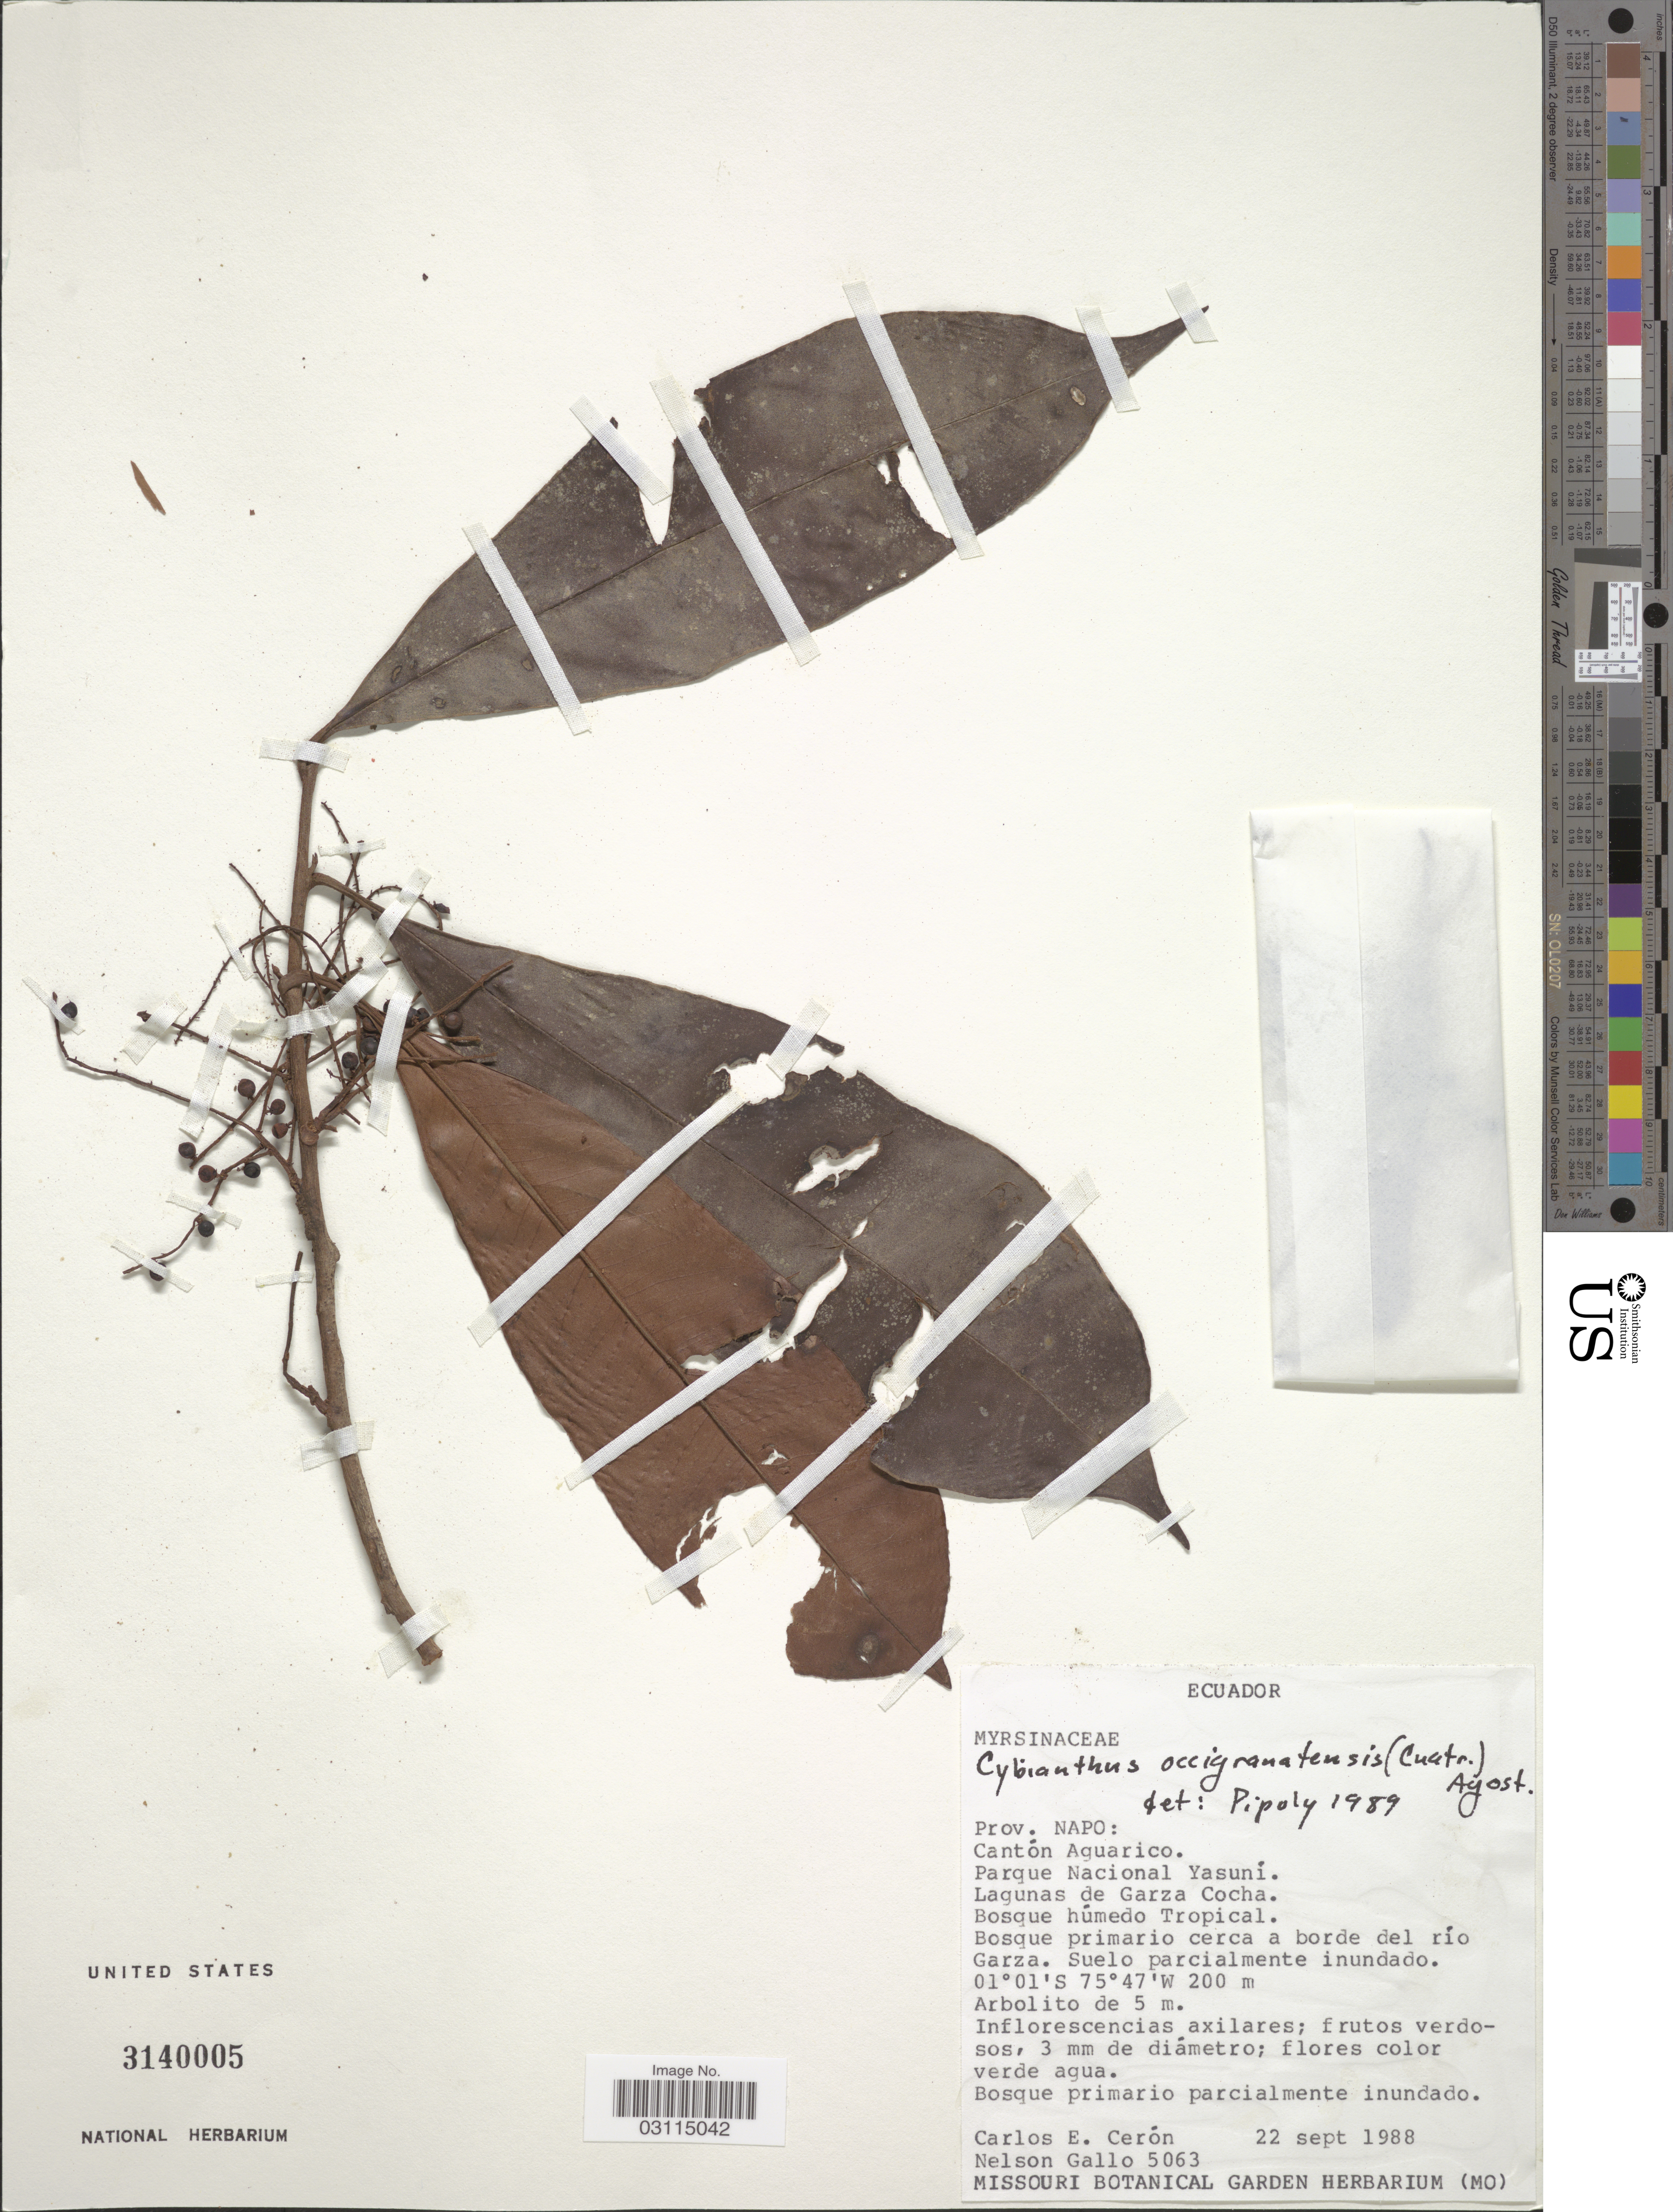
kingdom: Plantae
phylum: Tracheophyta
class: Magnoliopsida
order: Ericales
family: Primulaceae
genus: Cybianthus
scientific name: Cybianthus occigranatensis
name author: (Cuatrec.) G. Agostini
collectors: C. E. Cerón M. & N. Gallo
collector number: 5063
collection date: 1988-09-22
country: Ecuador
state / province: Napo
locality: Prov. Napo: Cantón Aguarico, Parque Nacional Yasuni, Lagunas de Garza Cocha, cerca a borde del rio Garza.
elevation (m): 200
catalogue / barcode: US 3140005